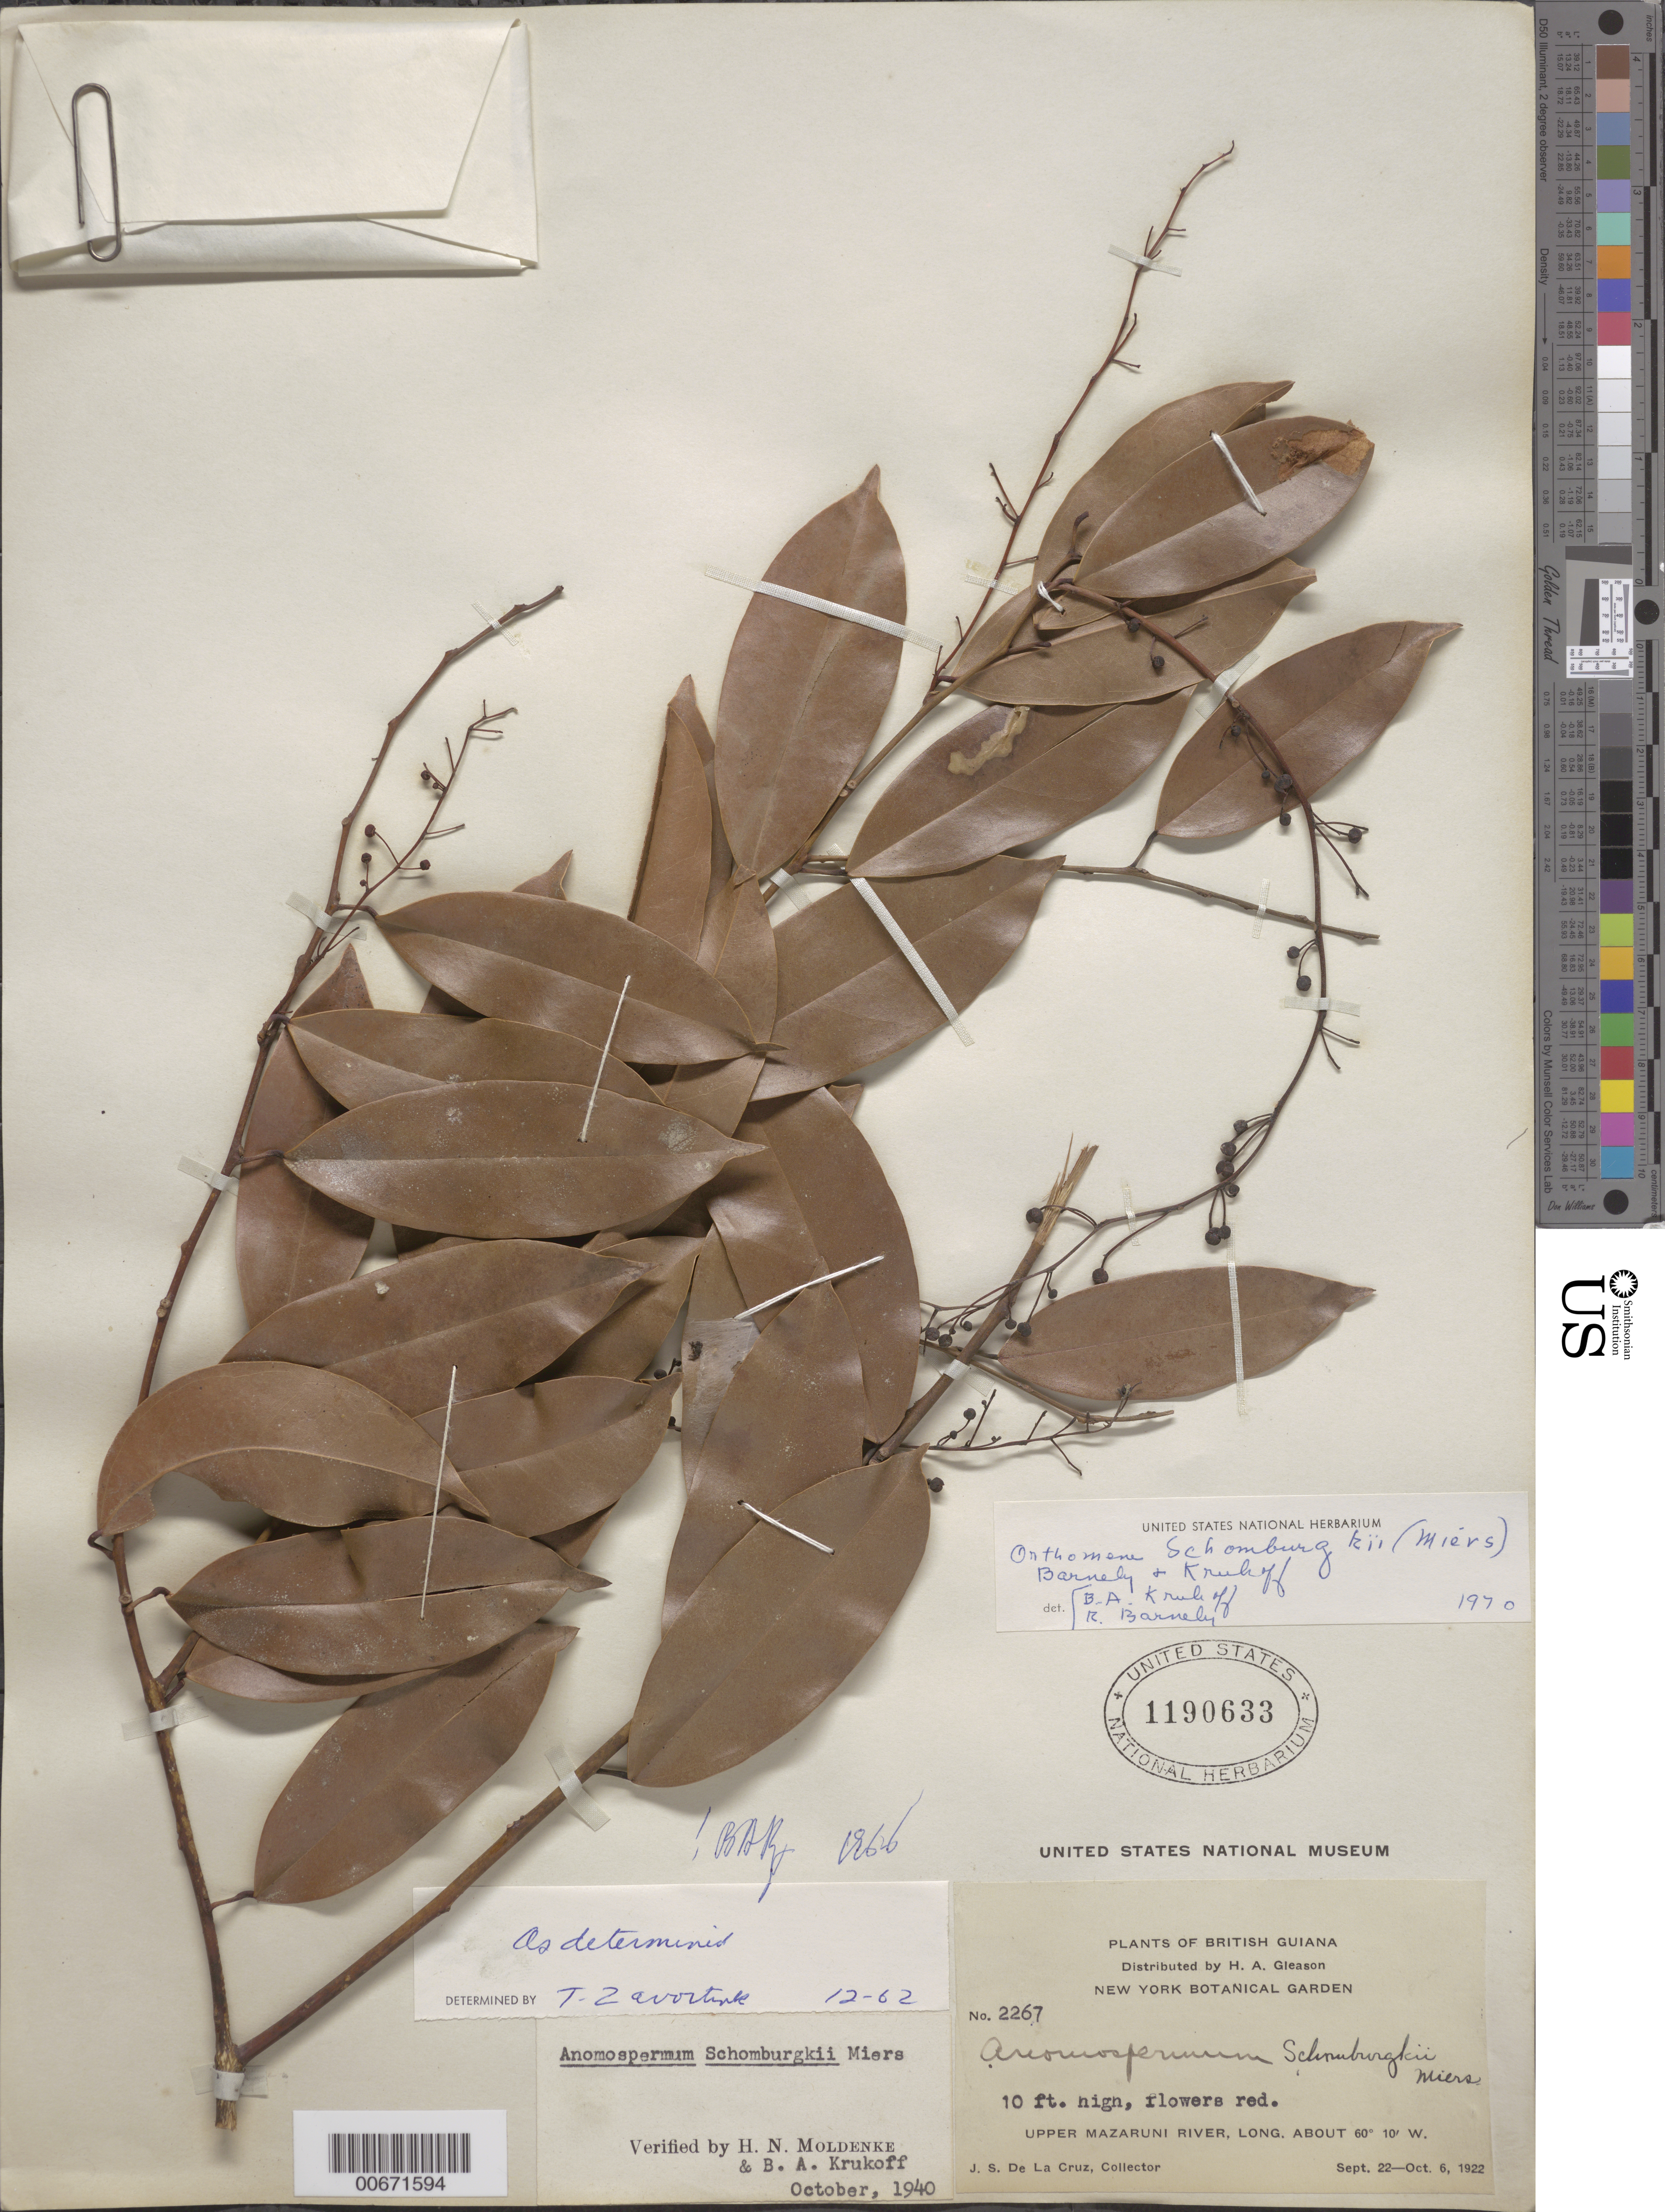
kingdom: Plantae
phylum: Tracheophyta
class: Magnoliopsida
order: Ranunculales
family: Menispermaceae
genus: Anomospermum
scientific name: Anomospermum schomburgkii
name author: Miers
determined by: Strong, Mark T., (BOT), Smithsonian Institution - National Museum of Natural History (UNITED STATES)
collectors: J. S. de la Cruz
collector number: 2267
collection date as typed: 22-Sep-22 to 6-Oct-22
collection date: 1922-09-22/1922-10-06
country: Guyana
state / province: Cuyuni-Mazaruni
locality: Upper Mazaruni R.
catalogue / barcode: US 1190633